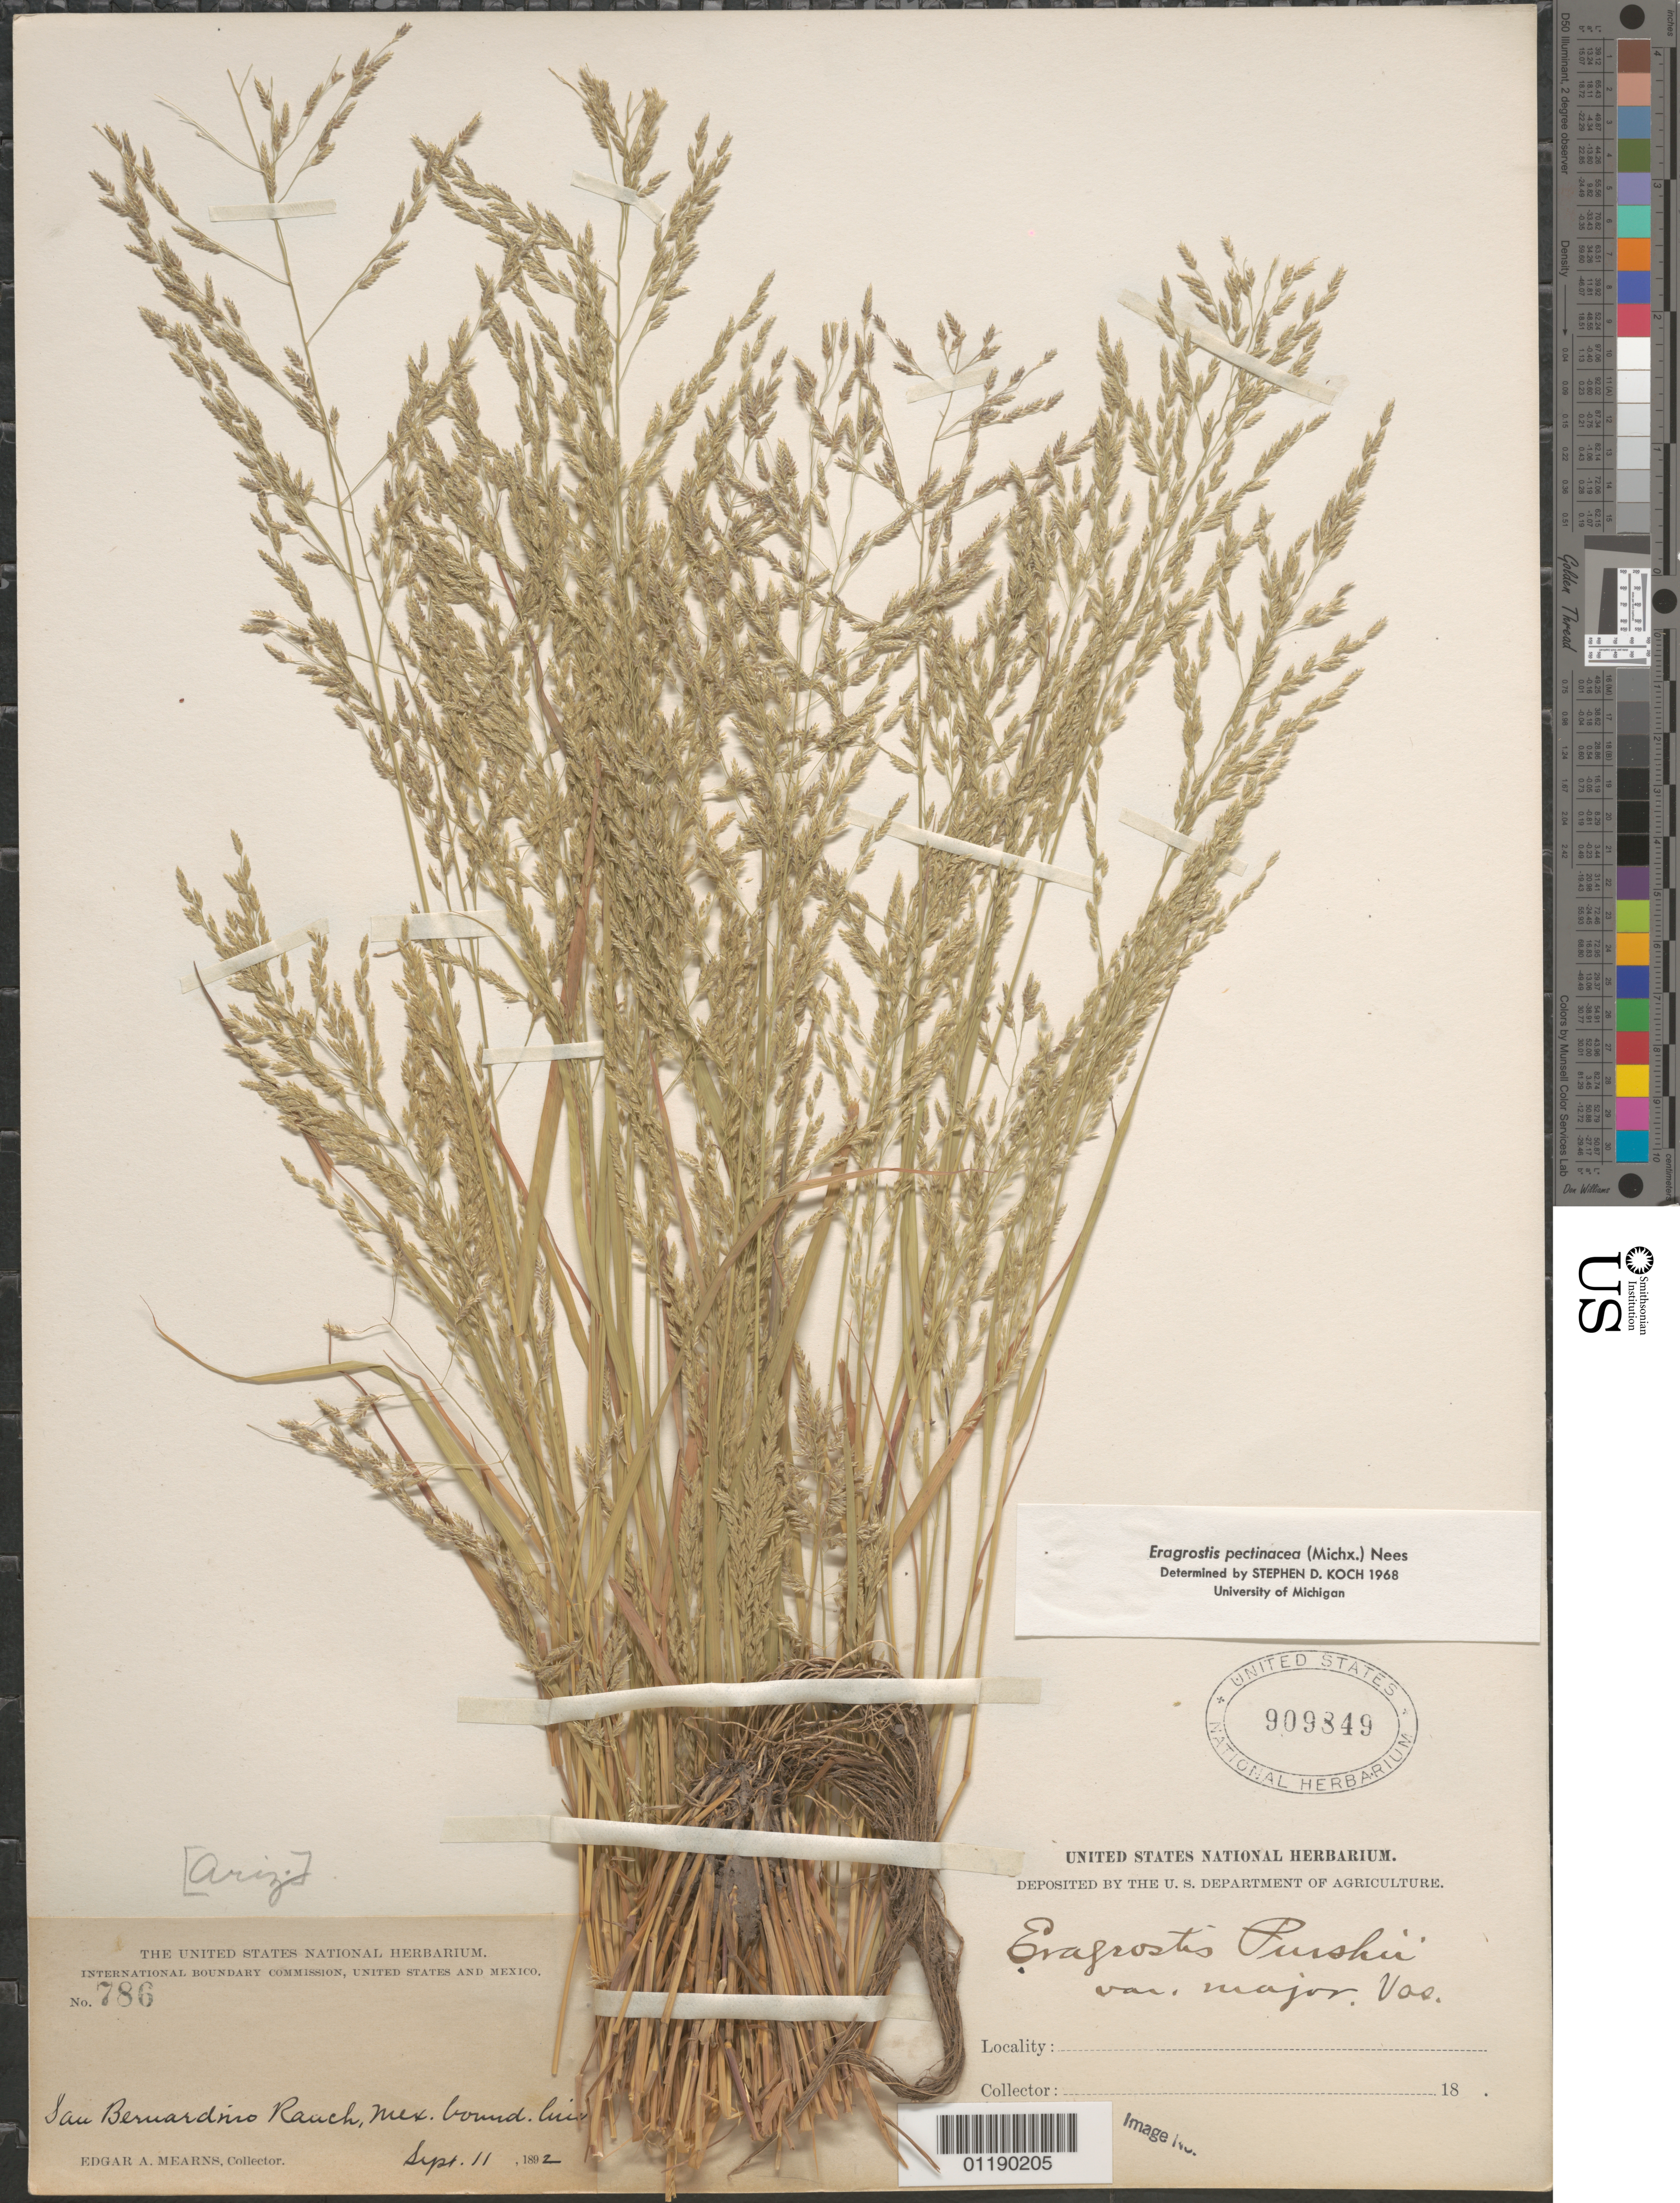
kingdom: Plantae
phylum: Tracheophyta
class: Liliopsida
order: Poales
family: Poaceae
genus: Eragrostis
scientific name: Eragrostis pectinacea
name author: (Michx.) Nees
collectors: E. A. Mearns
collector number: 786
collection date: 1892-09-11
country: United States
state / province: Arizona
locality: San Bernardino Ranch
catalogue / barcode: US 909849